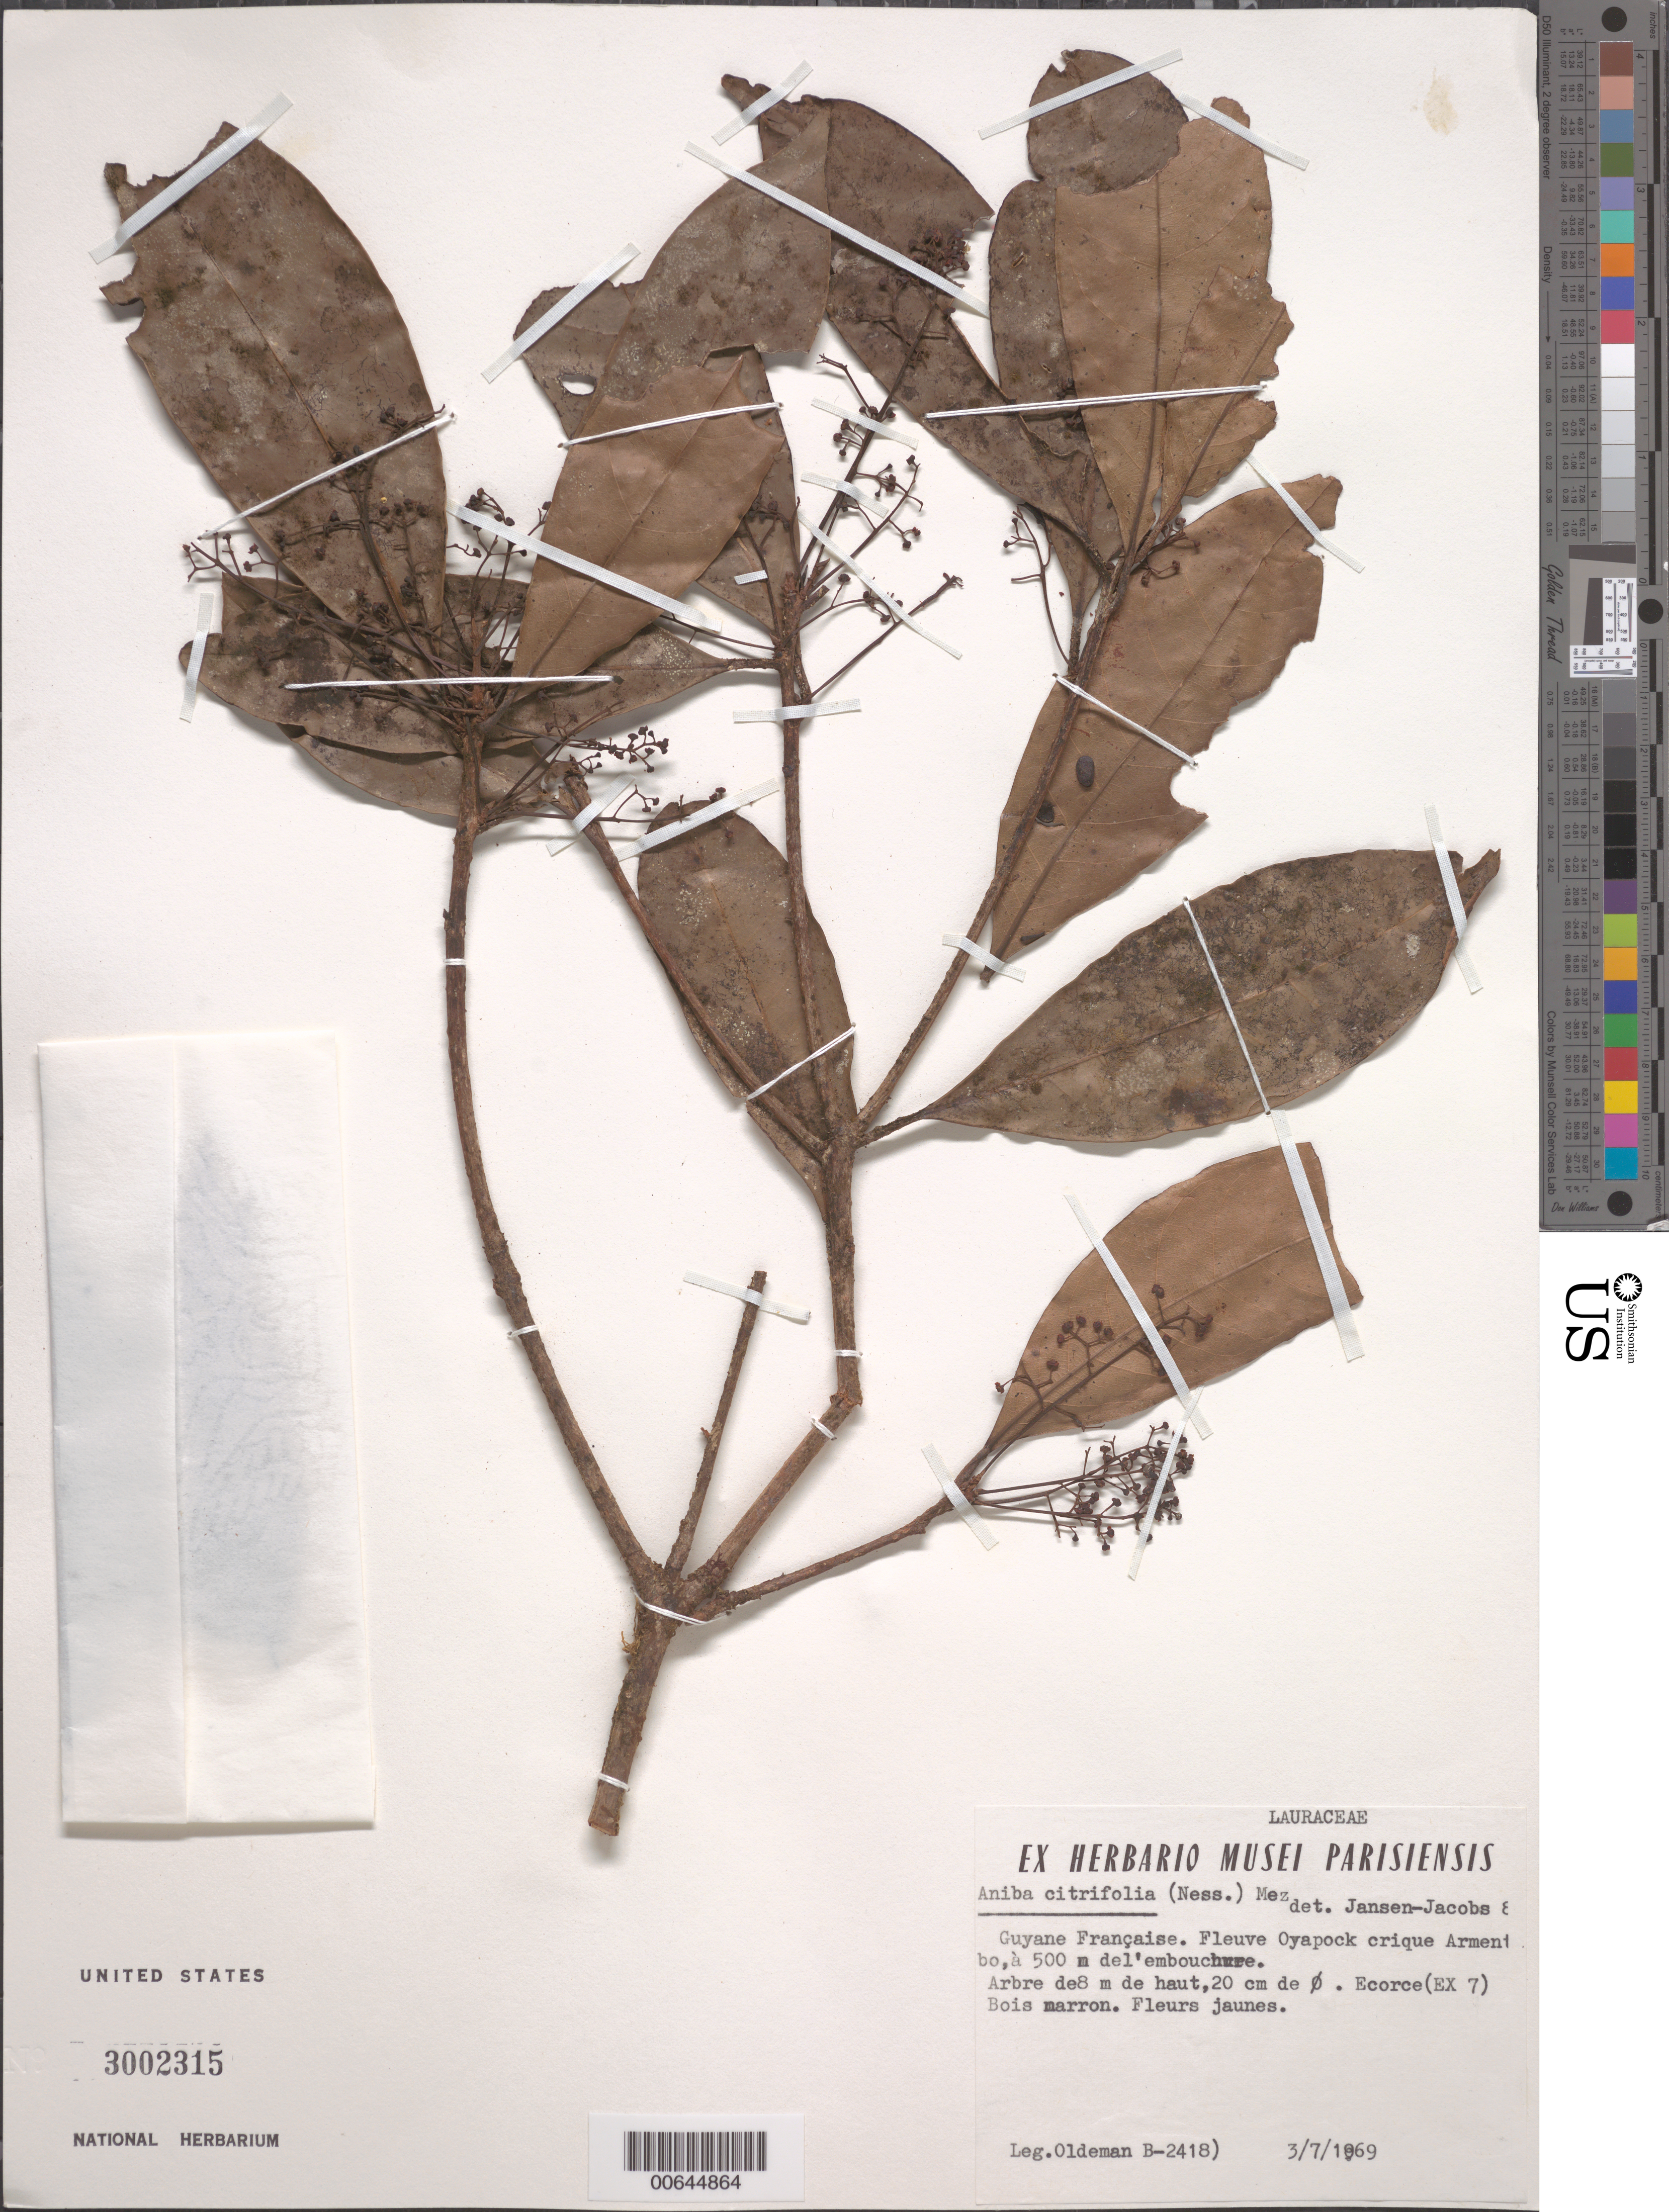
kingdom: Plantae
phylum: Tracheophyta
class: Magnoliopsida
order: Laurales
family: Lauraceae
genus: Aniba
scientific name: Aniba citrifolia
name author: (Nees) Mez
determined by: Jansen-Jacobs, M. J., (U), Nationaal Herbarium Nederland, Utrecht University branch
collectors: R. Oldeman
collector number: B 2418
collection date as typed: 3-Jul-69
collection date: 1969-07-03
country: French Guiana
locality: Fleuve Oyapock, crique Armontabo, à 500 m del'emboucherre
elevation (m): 500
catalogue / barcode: US 3002315